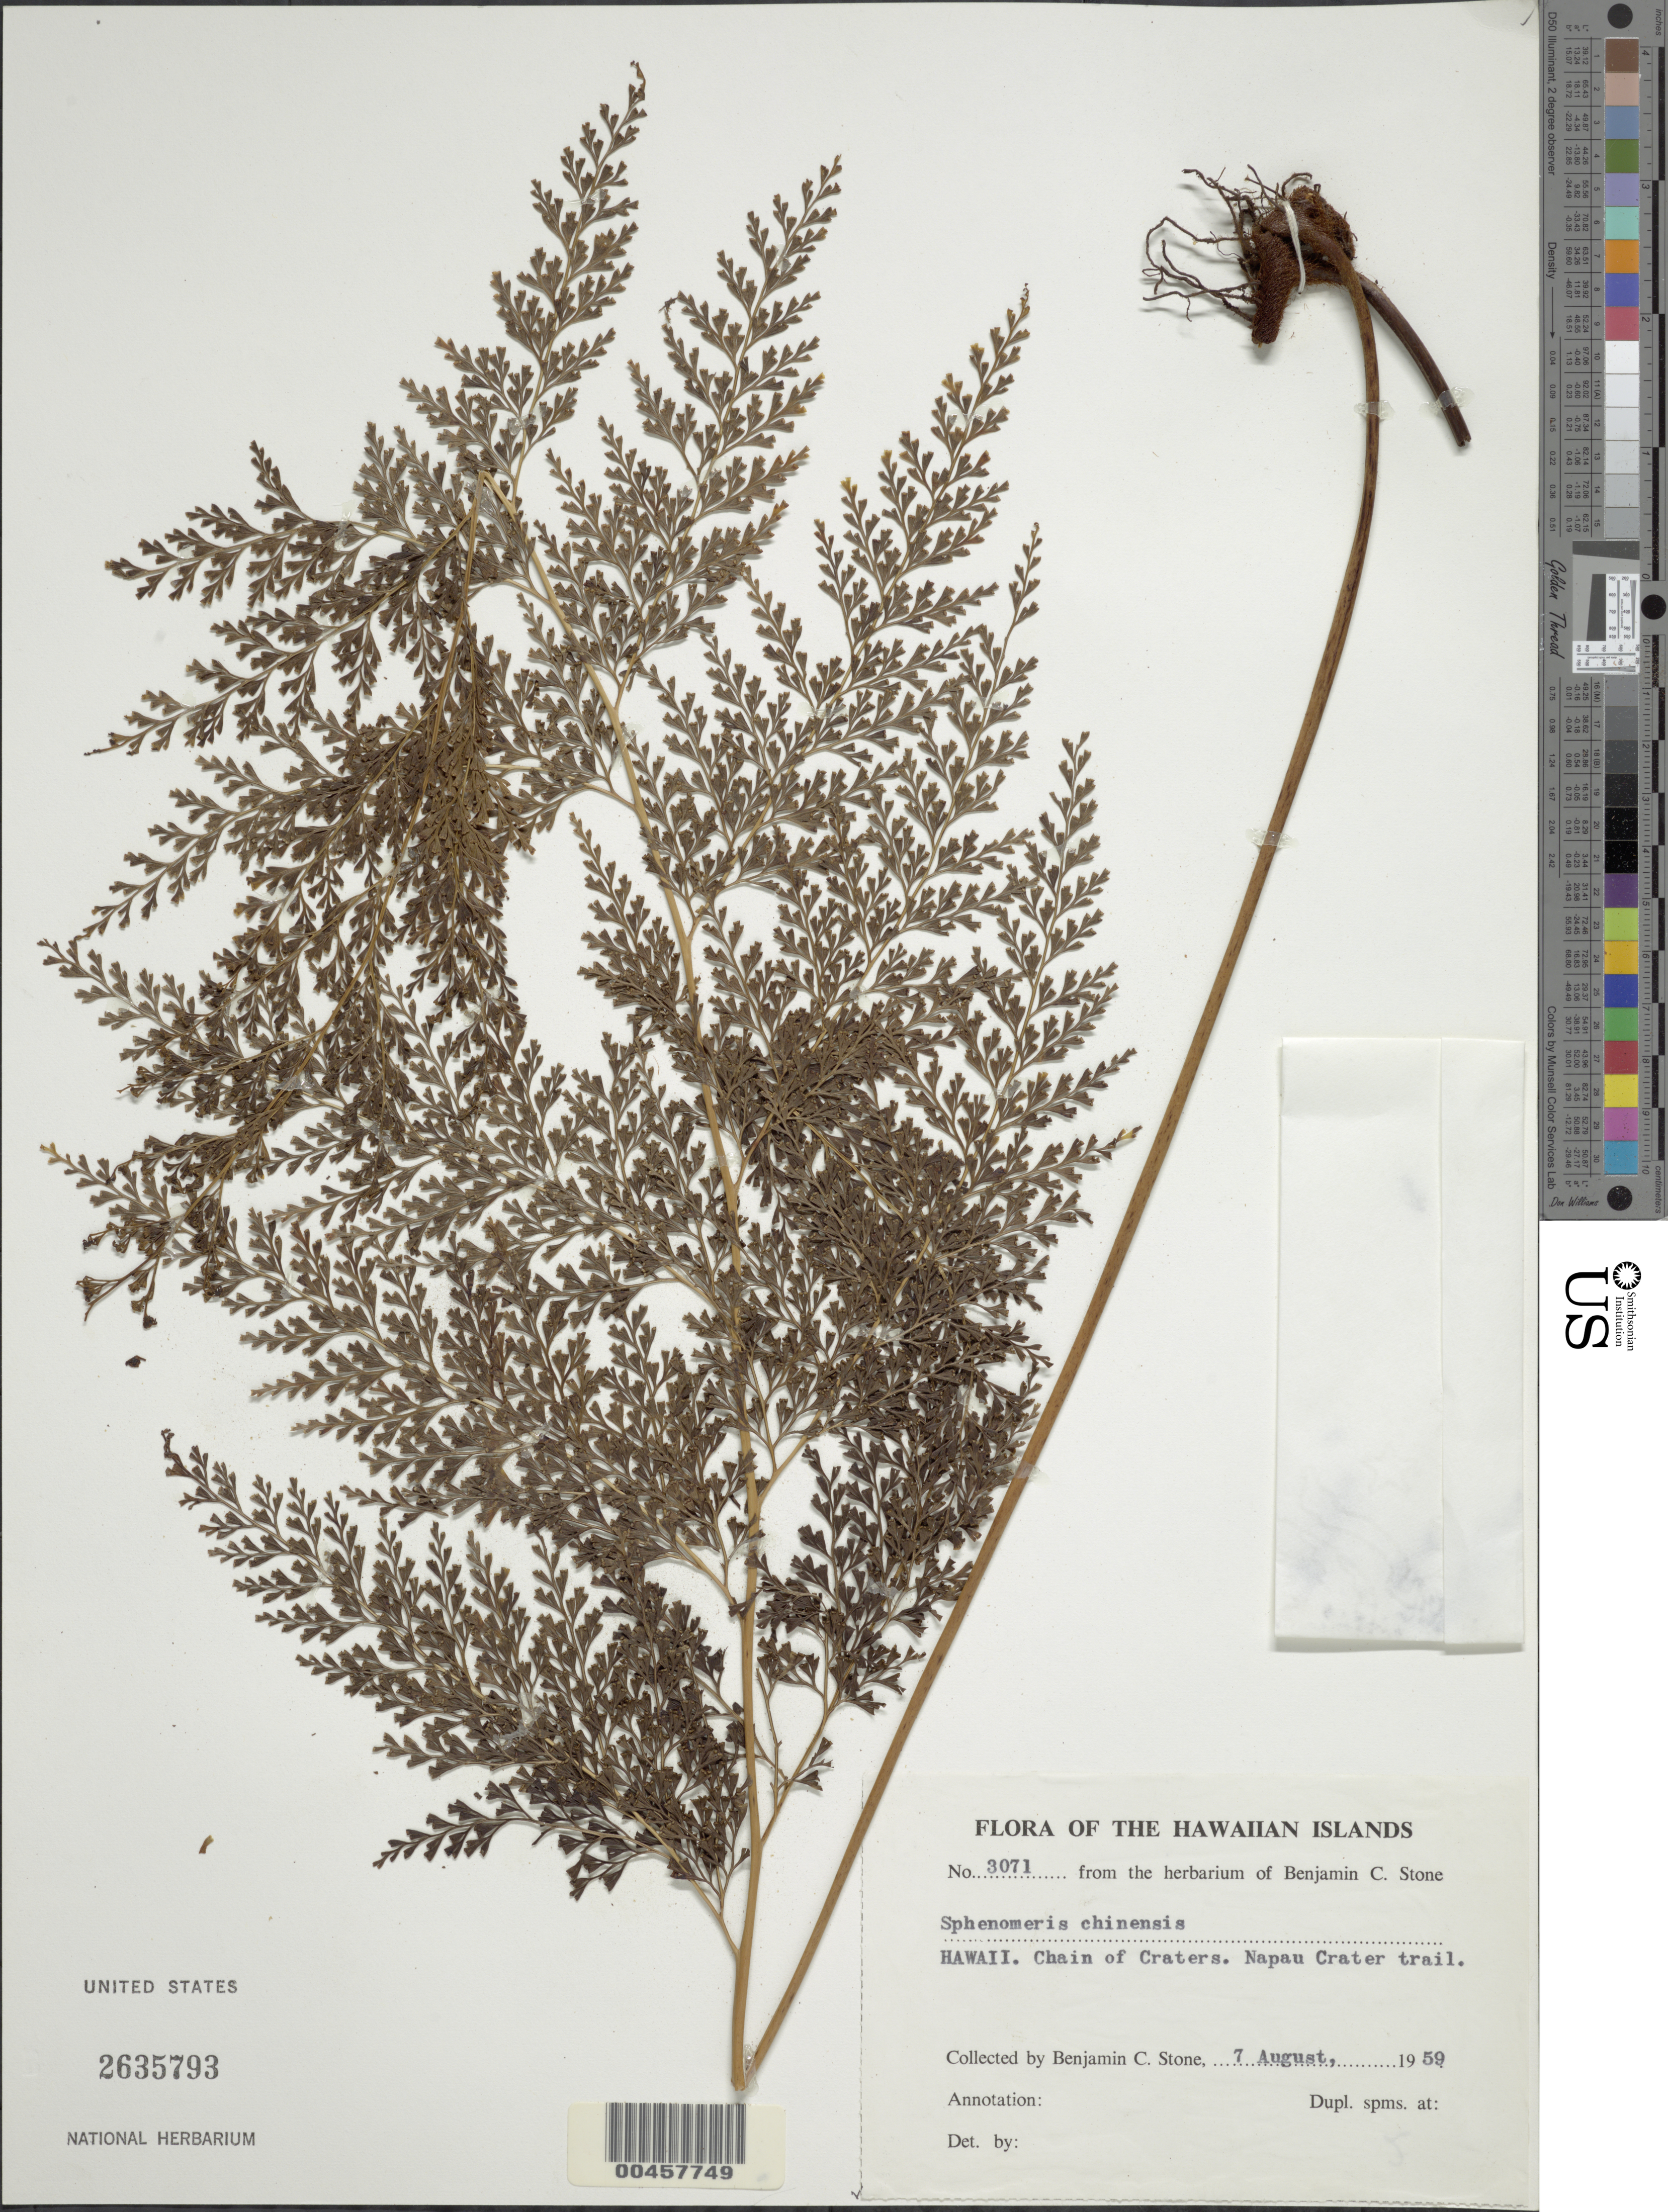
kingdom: Plantae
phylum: Tracheophyta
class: Polypodiopsida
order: Polypodiales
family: Lindsaeaceae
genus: Sphenomeris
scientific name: Sphenomeris chinensis var. chinensis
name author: (L.) Maxon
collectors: B. C. Stone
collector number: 3071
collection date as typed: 7 Aug 1959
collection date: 1959-08-07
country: United States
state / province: Hawaii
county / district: Hawaii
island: Hawaii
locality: Chain of Craters. Napau Crater trail.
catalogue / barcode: US 2635793